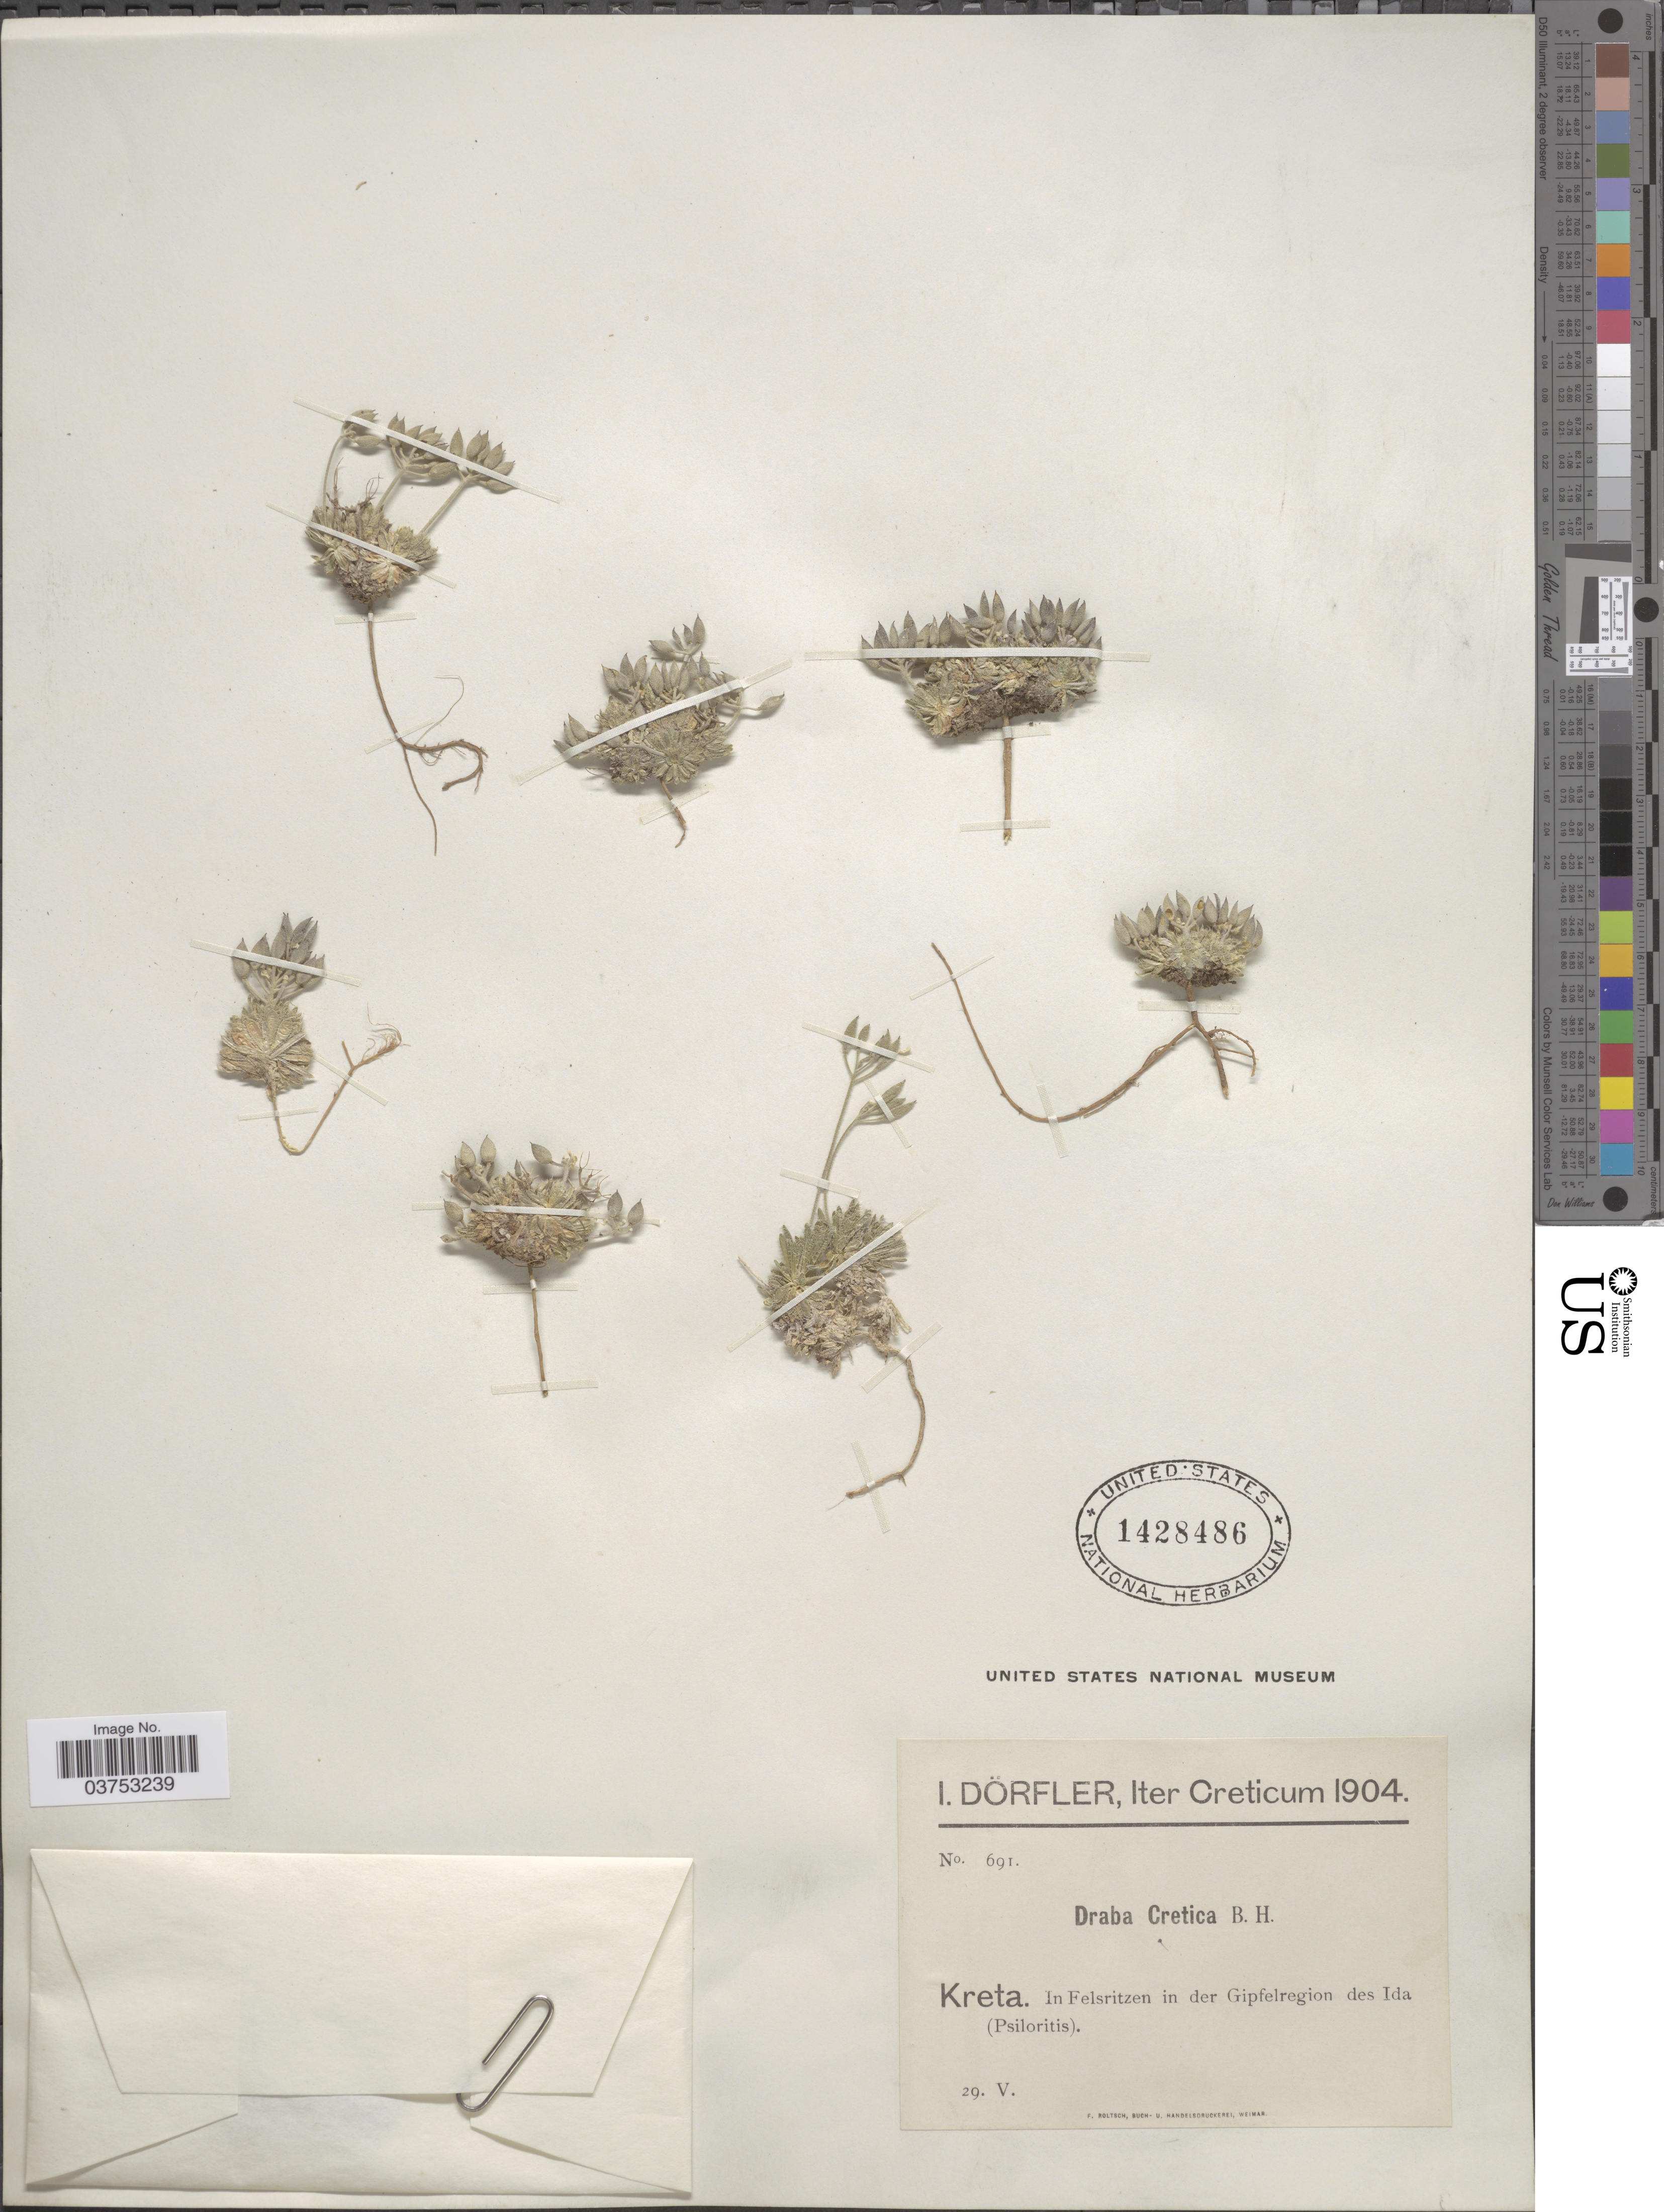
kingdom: Plantae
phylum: Tracheophyta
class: Magnoliopsida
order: Brassicales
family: Brassicaceae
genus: Draba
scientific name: Draba cretica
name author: Boiss. & Heldr.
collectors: I. Dörfler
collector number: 691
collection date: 1904-05-29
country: Greece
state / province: Crete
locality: Kreta. In Felsritzen in der Gipfelregion des Ida (Psiloritis).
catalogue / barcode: US 1428486